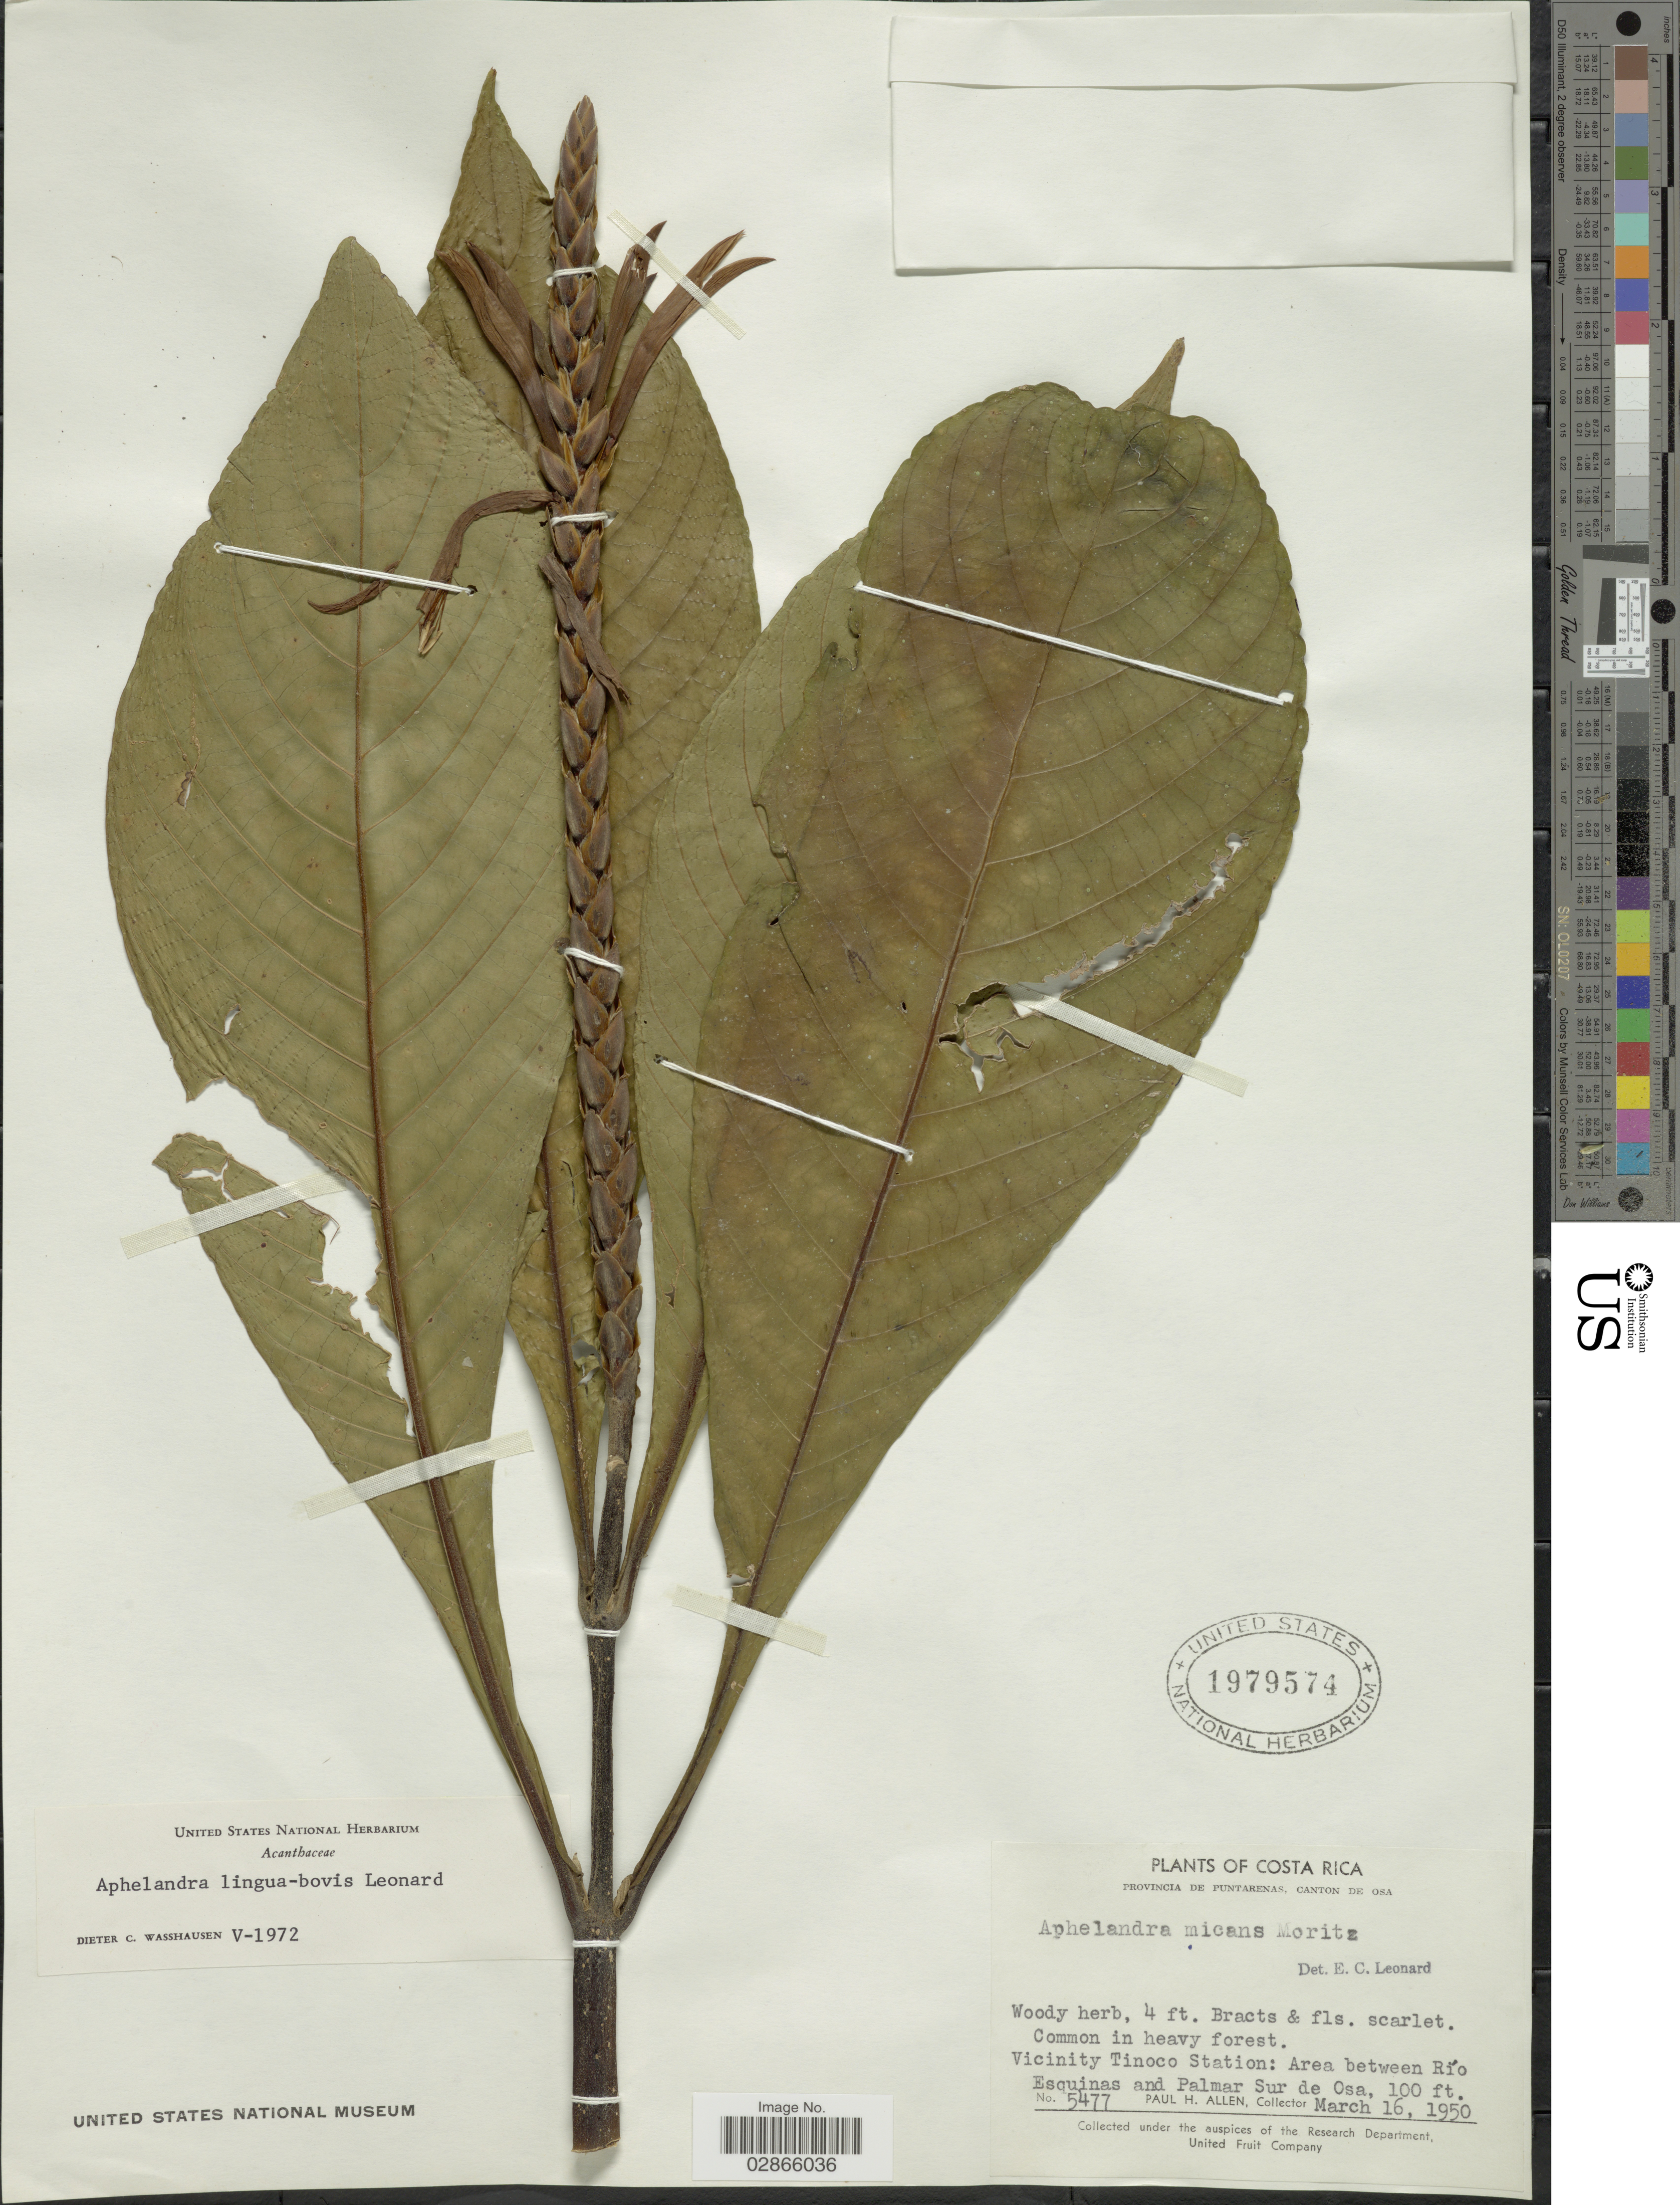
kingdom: Plantae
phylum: Tracheophyta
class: Magnoliopsida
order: Lamiales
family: Acanthaceae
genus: Aphelandra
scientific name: Aphelandra lingua-bovis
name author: Leonard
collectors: P. H. Allen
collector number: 5477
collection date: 1950-03-16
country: Costa Rica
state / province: Puntarenas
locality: Canton de Osa. Vicinity of Tinoco Station: Area between Río Esquinas and Palmar Sur de Osa.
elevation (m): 30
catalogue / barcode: US 1979574